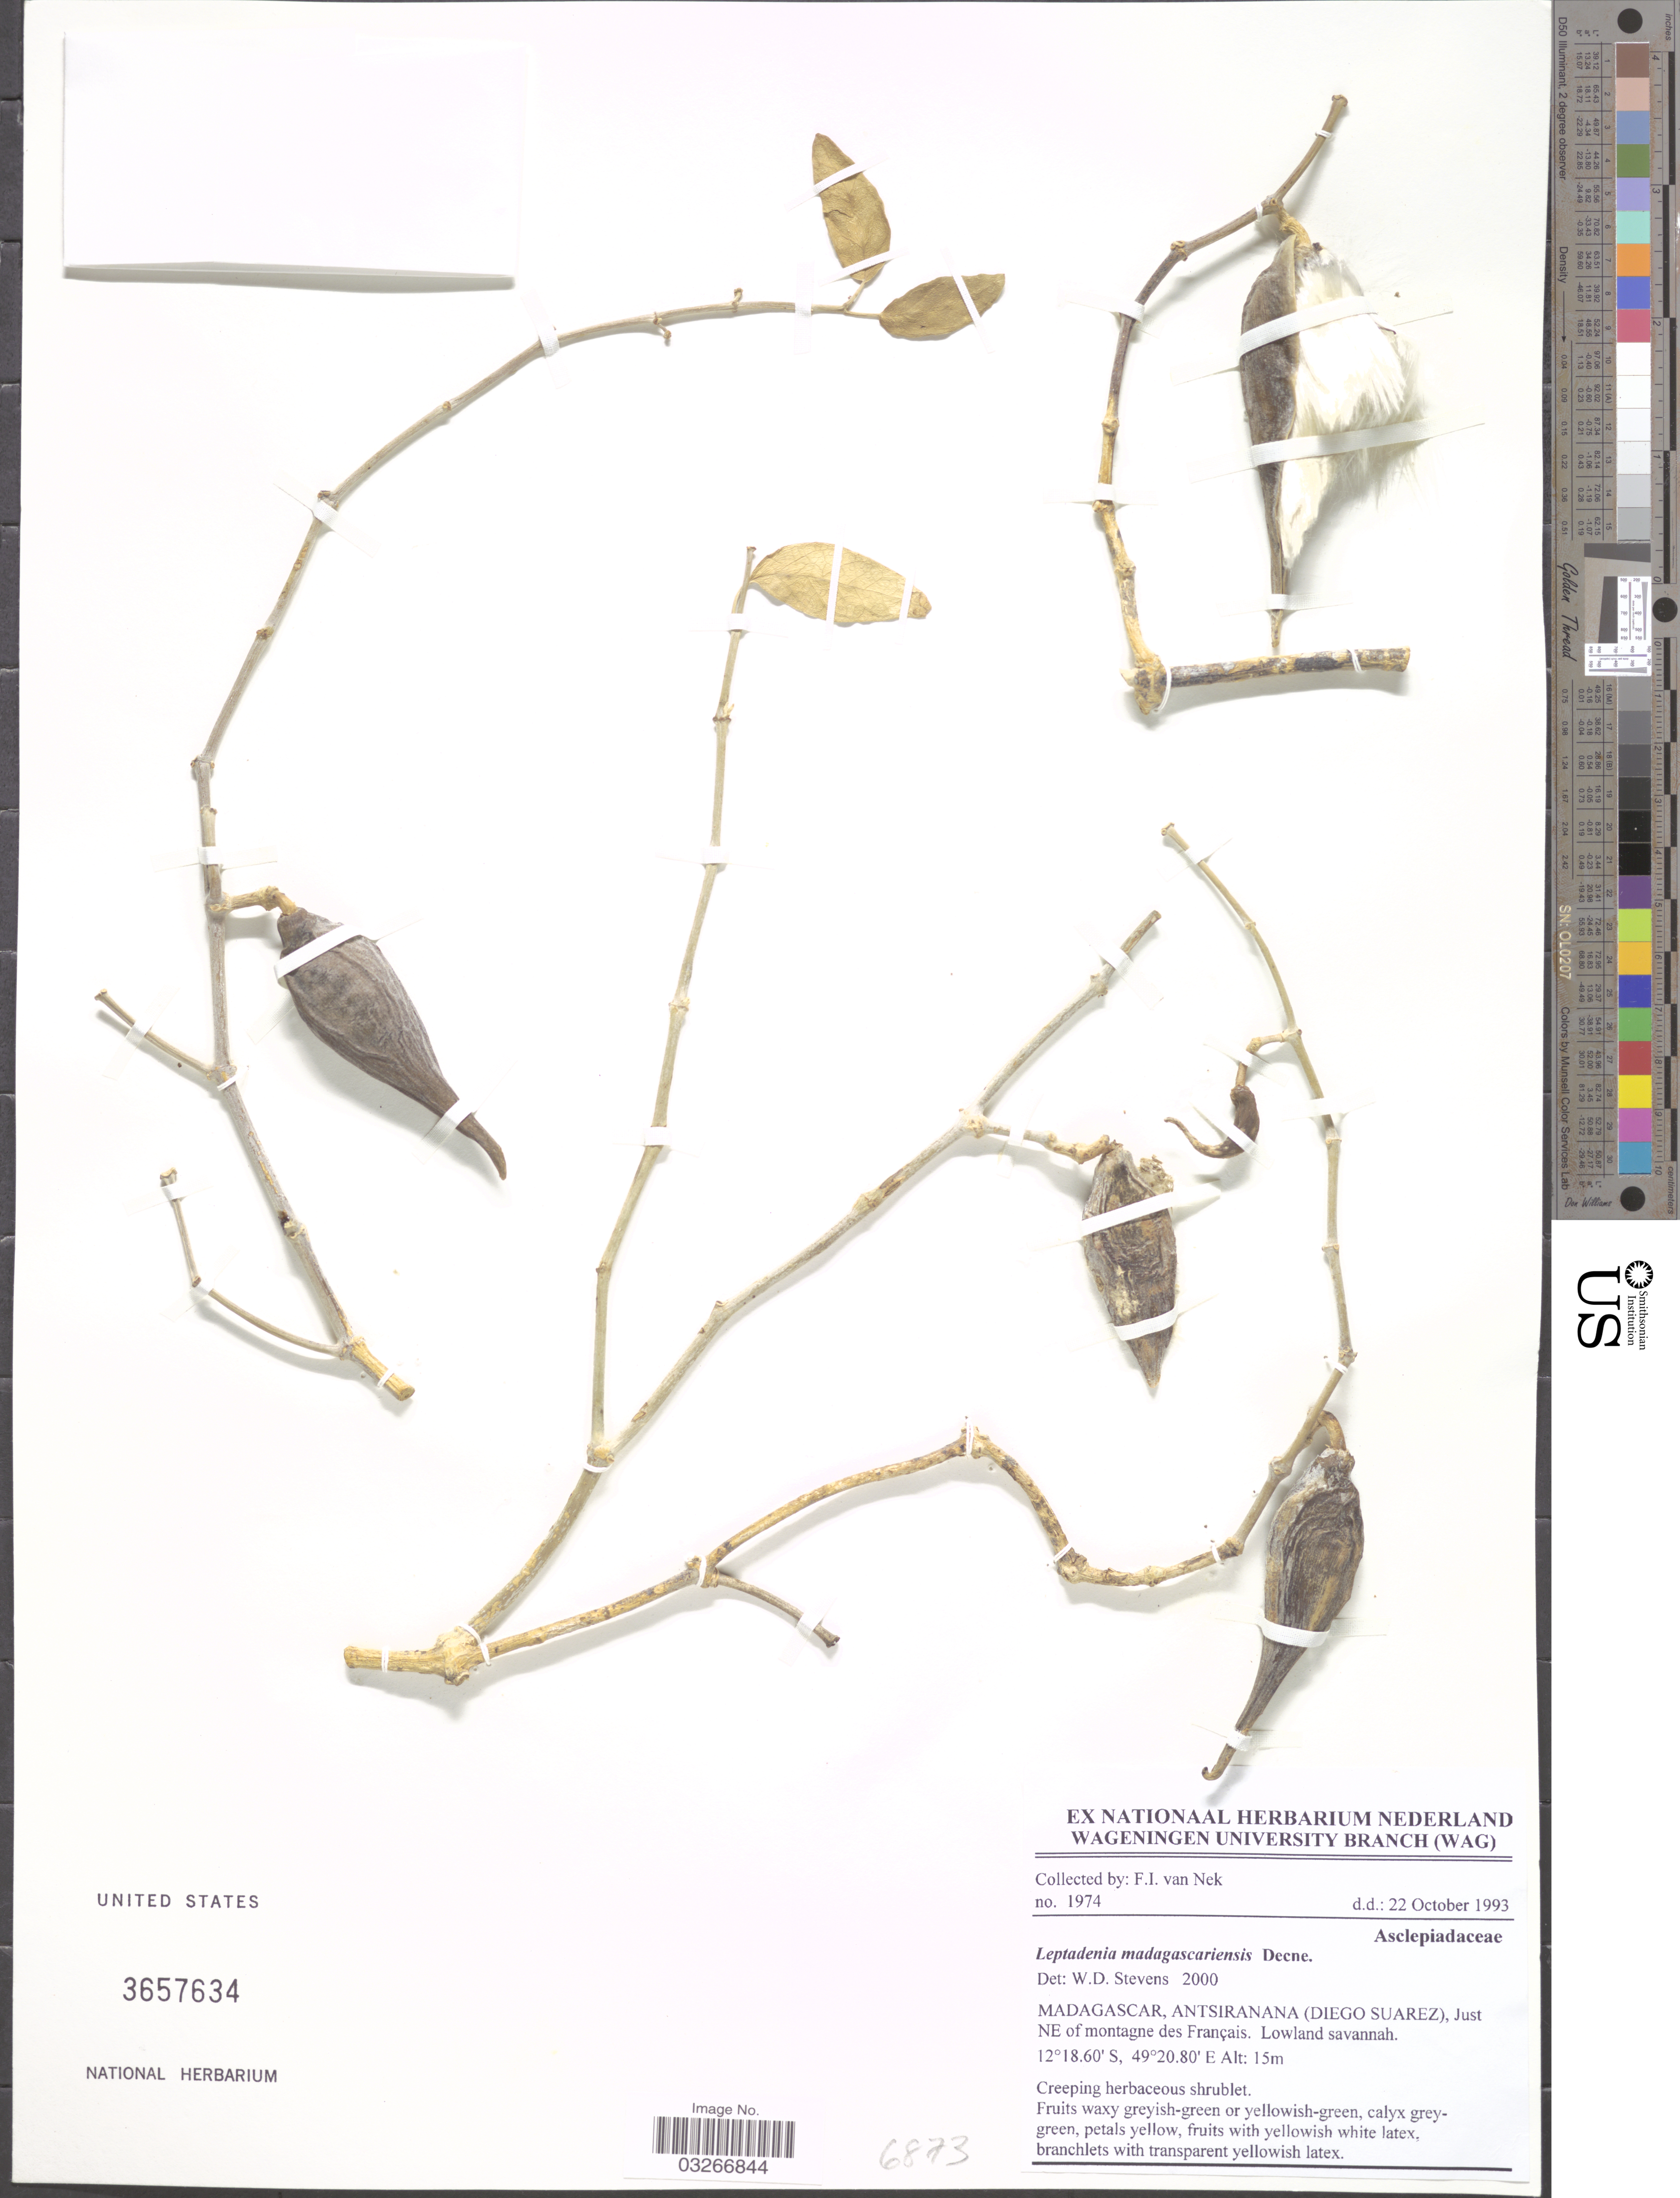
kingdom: Plantae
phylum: Tracheophyta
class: Magnoliopsida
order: Gentianales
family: Apocynaceae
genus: Leptadenia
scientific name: Leptadenia madagascariensis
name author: Decne.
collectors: F. van Nek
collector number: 1974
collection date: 1993-10-22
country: Madagascar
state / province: Diana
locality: Antsiranana (Diego Suarez), Just NE of montagne des Français.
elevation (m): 15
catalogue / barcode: US 3657634